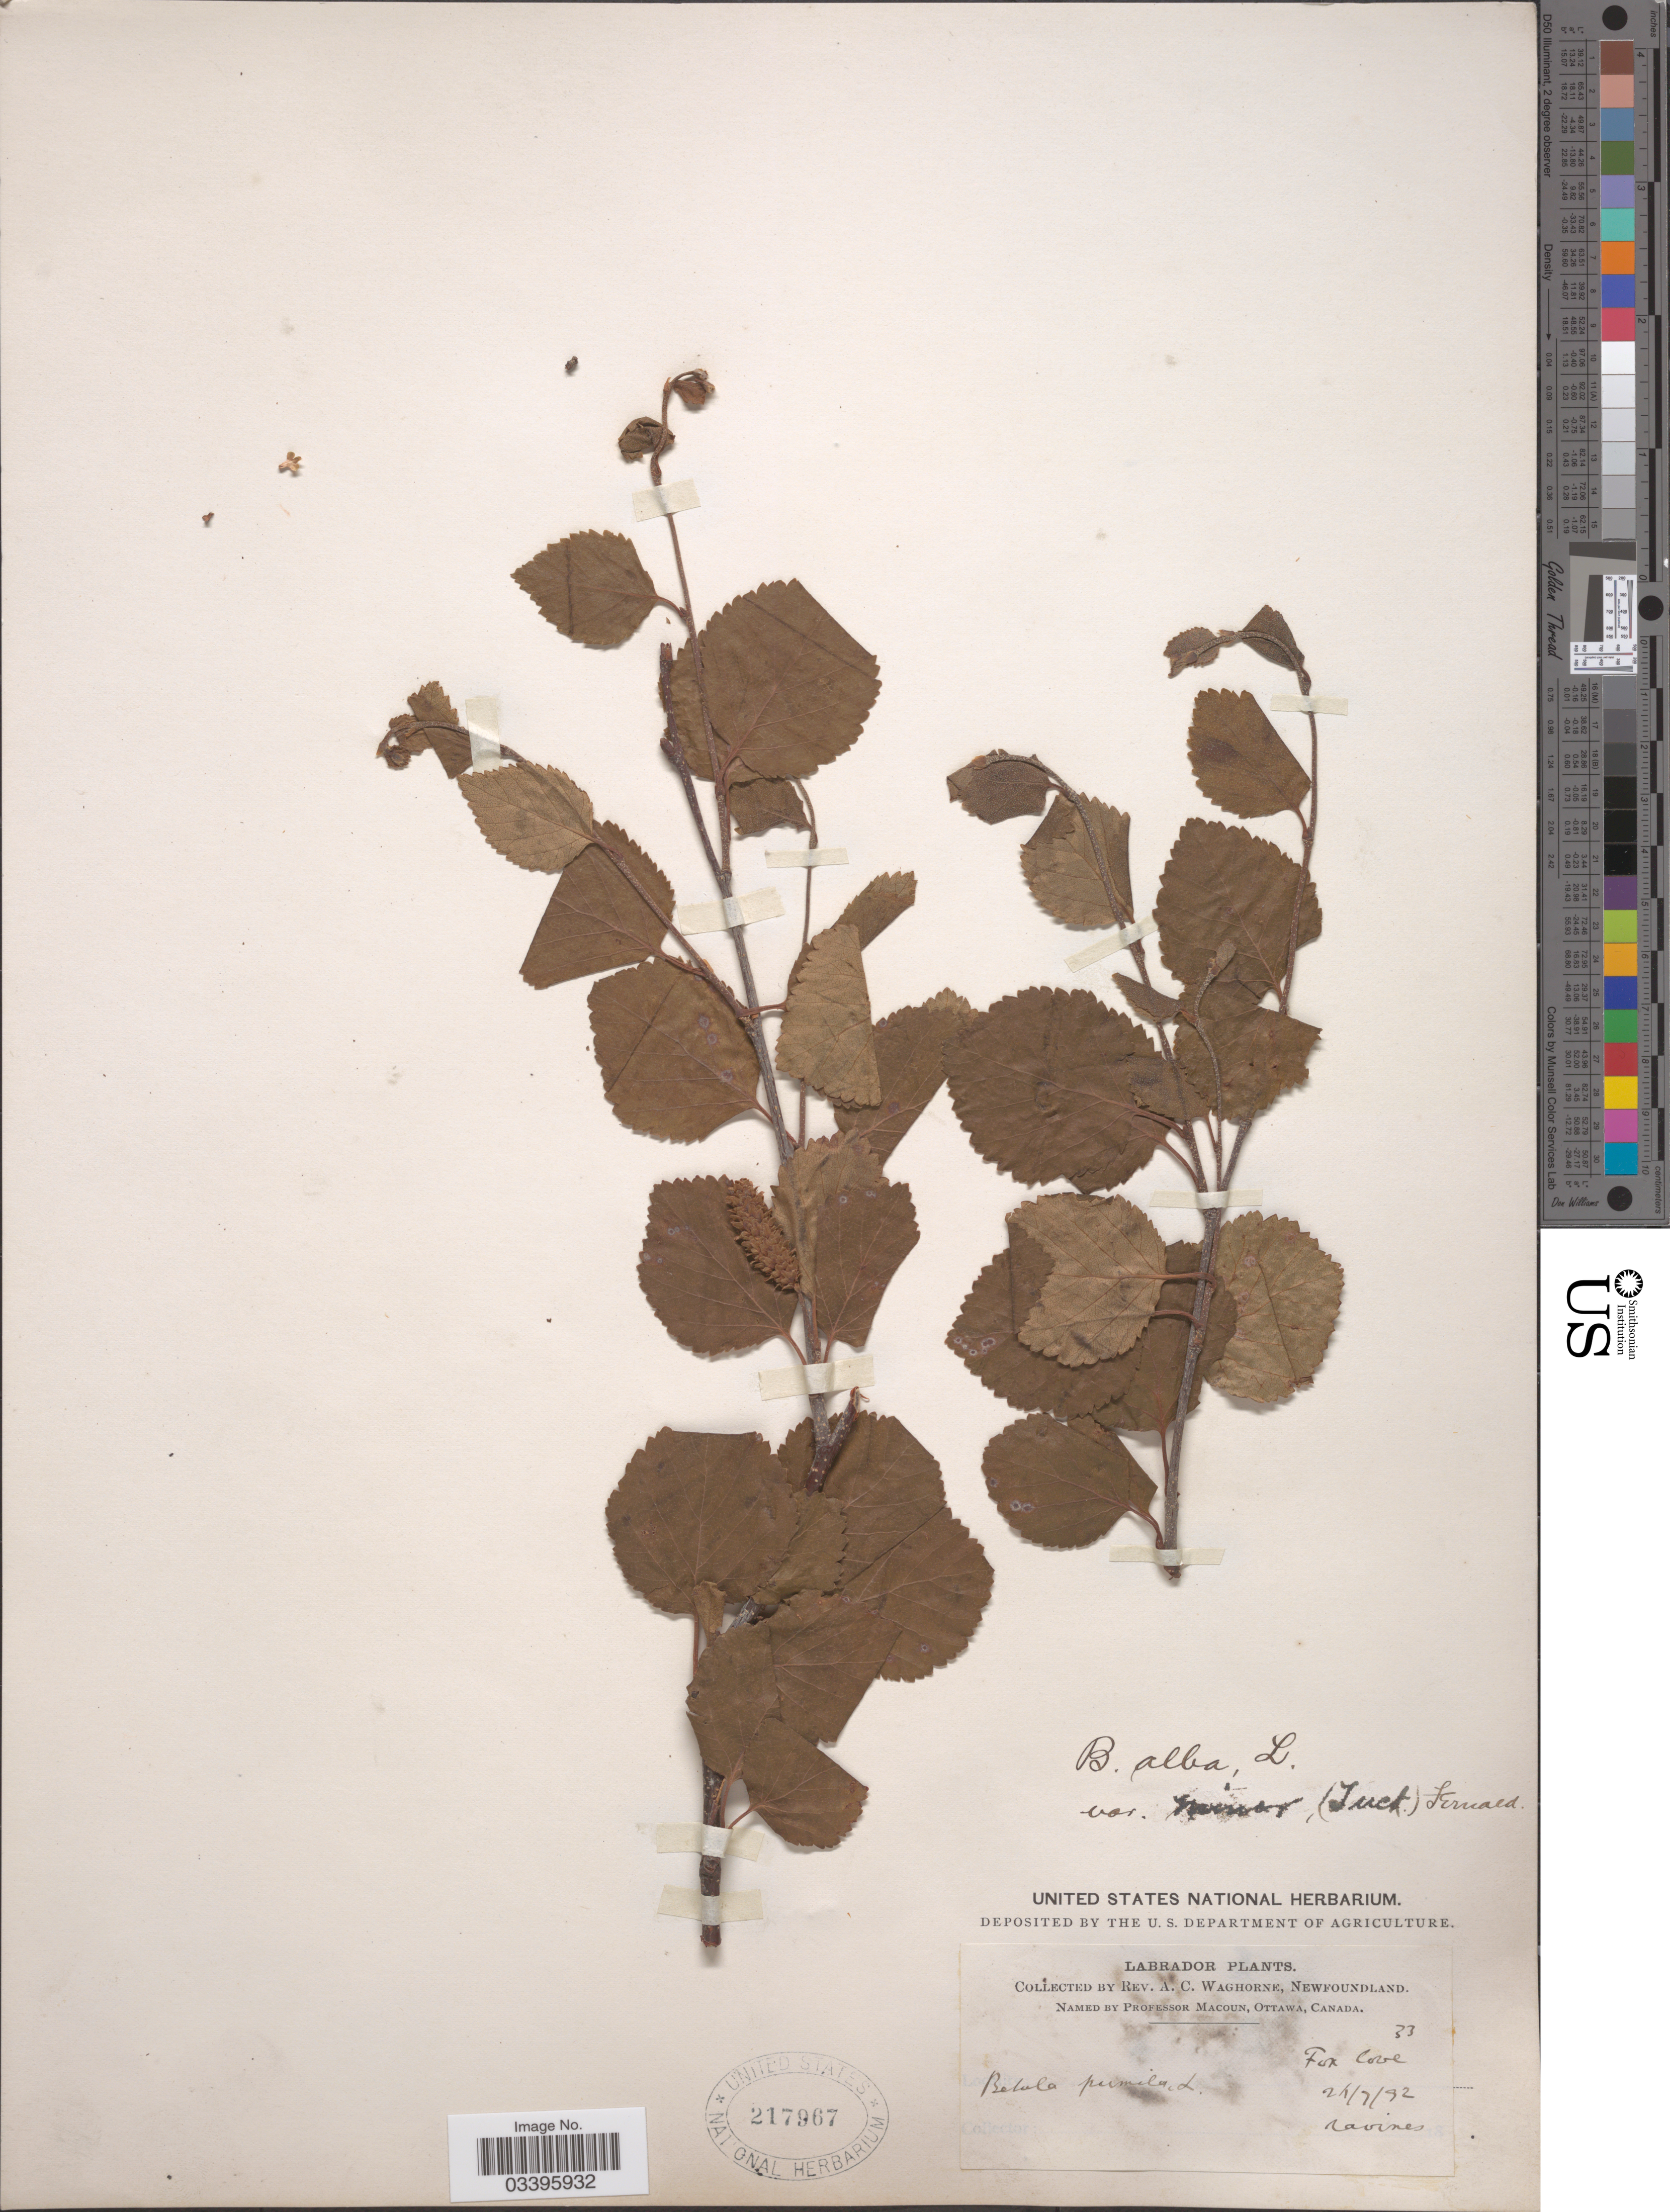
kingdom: Plantae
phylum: Tracheophyta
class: Magnoliopsida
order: Fagales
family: Betulaceae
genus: Betula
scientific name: Betula minor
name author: (Tuck.) Fernald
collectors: A. Waghorne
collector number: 33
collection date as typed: Transcribed d/m/y: 21/7/92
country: Canada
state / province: Newfoundland and Labrador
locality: Labrador. Fox Cove.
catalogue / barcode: US 217967